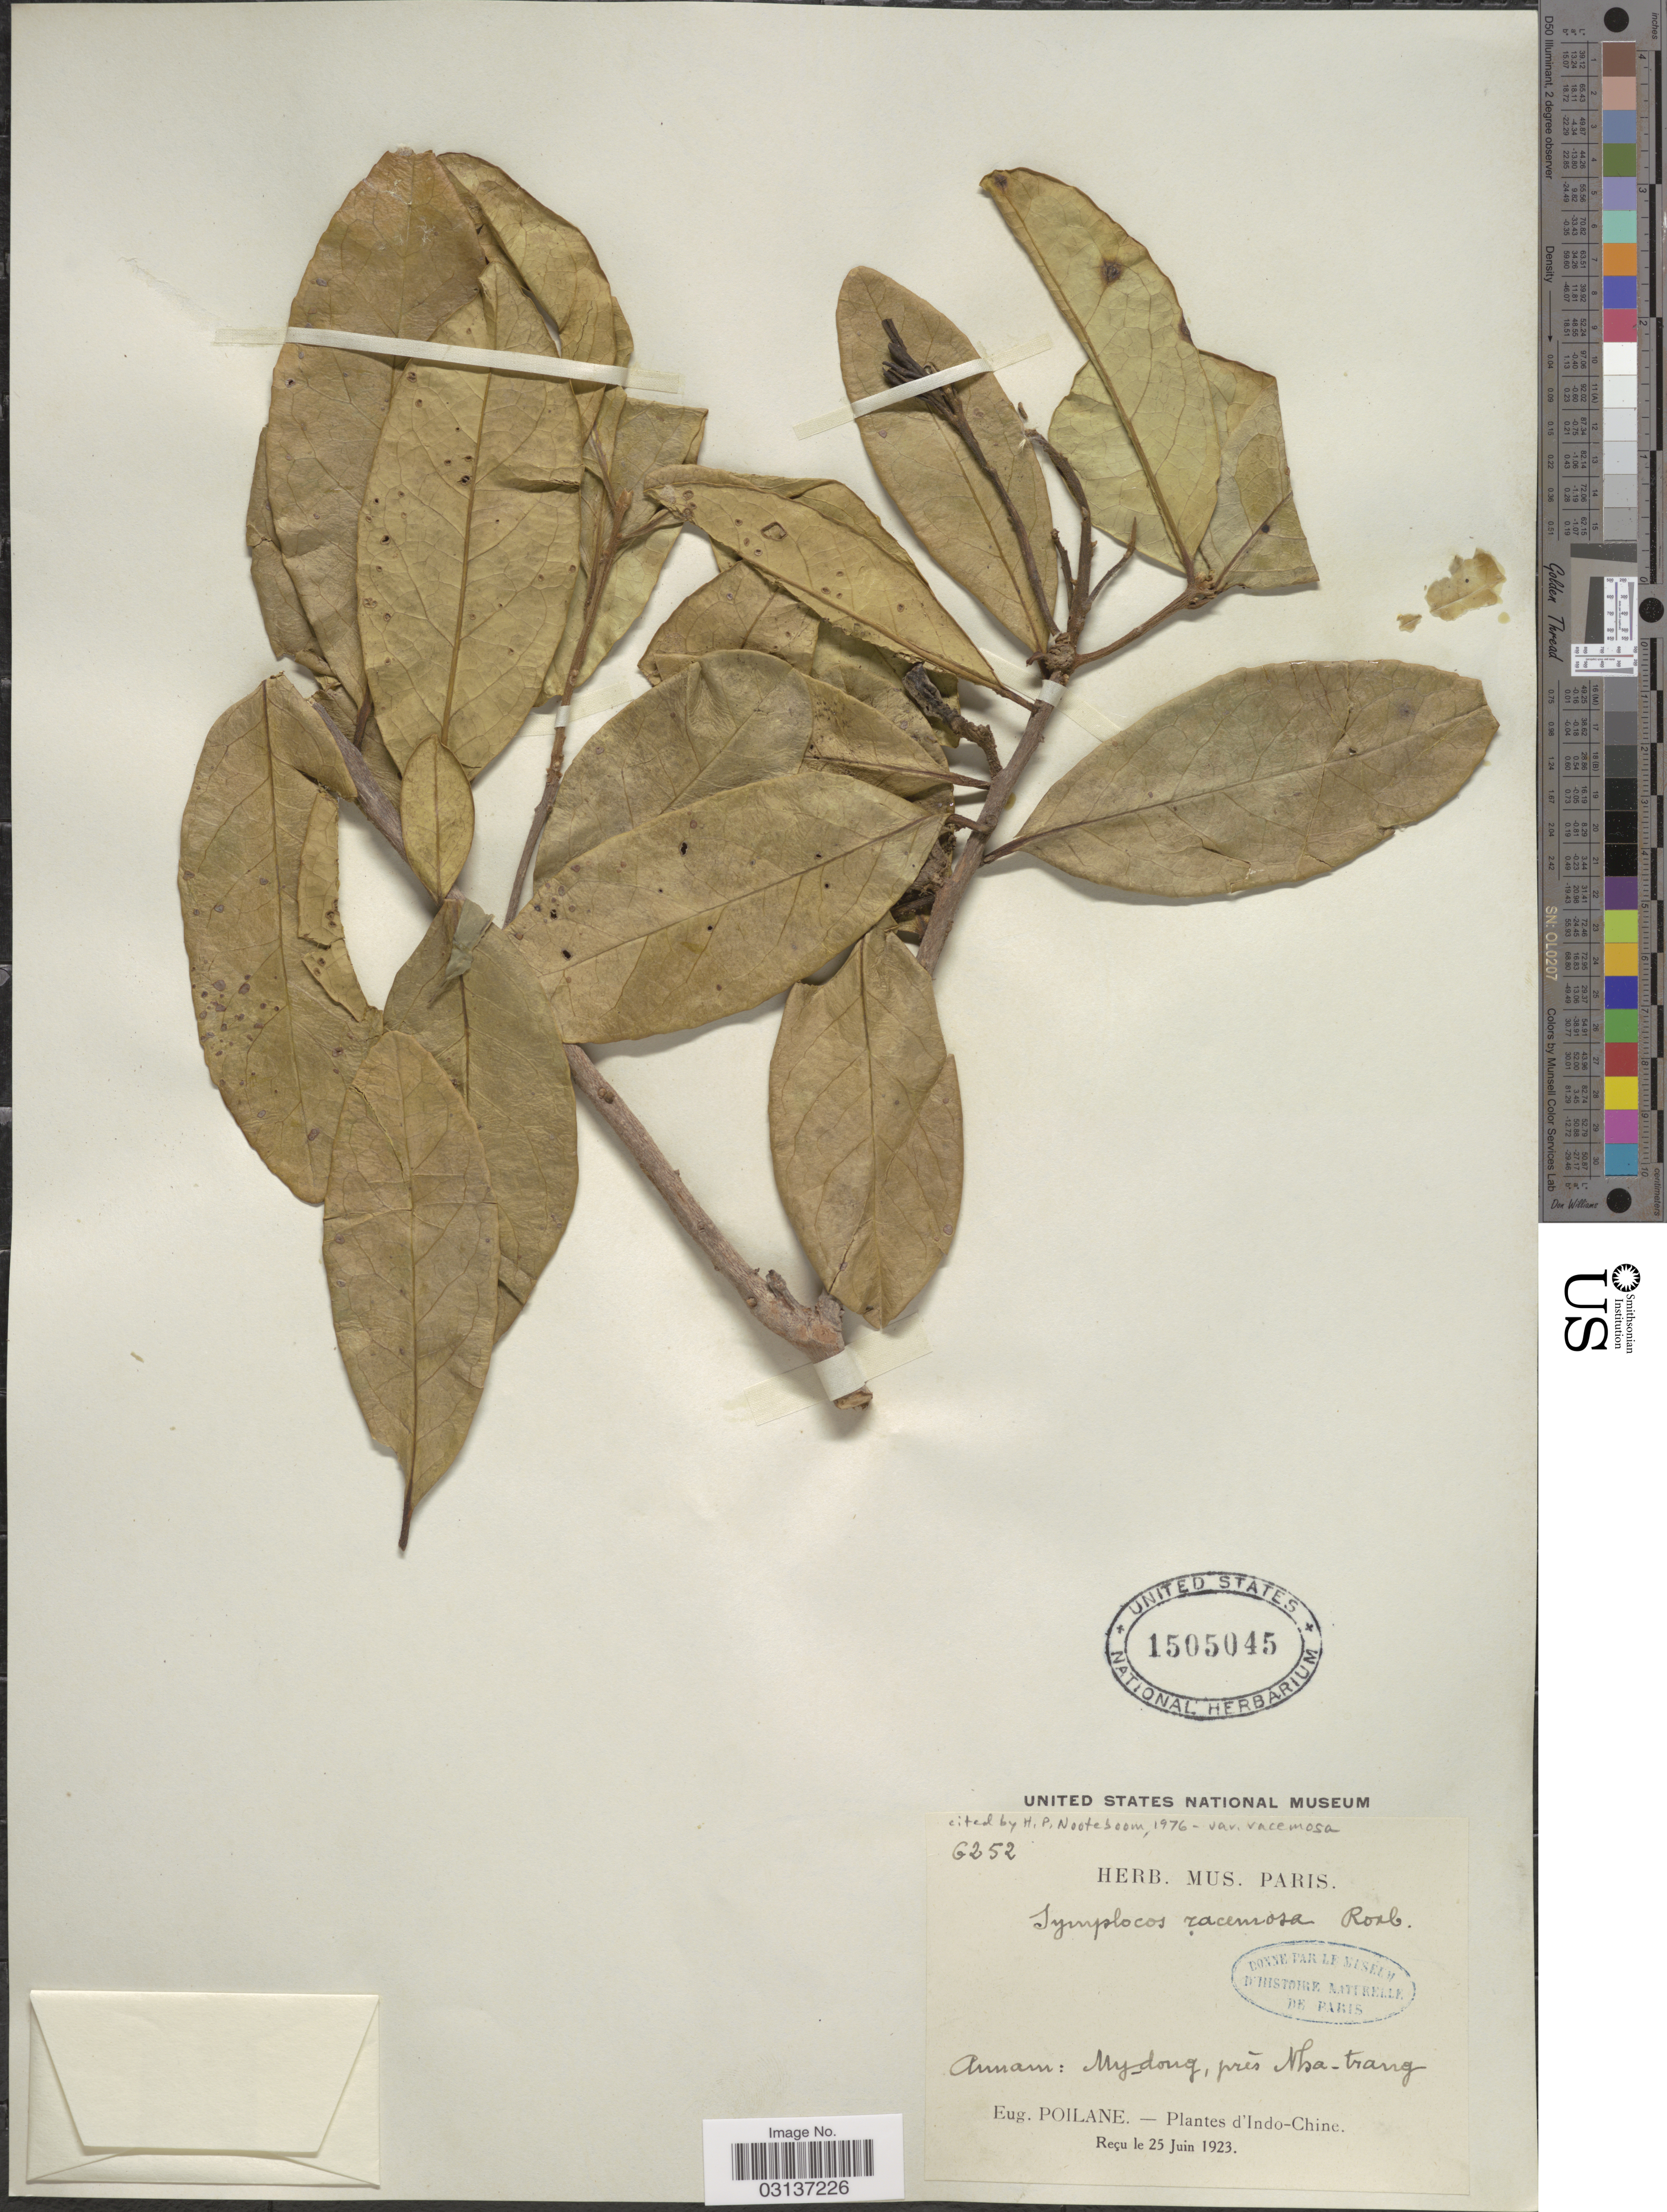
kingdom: Plantae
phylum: Tracheophyta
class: Magnoliopsida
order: Ericales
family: Symplocaceae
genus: Symplocos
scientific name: Symplocos racemosa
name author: Roxb.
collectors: E. Poilane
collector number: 6252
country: Vietnam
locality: Annam: Mydong [interpreted], prés Nha-trang. Indo-Chine.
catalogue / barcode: US 1505045